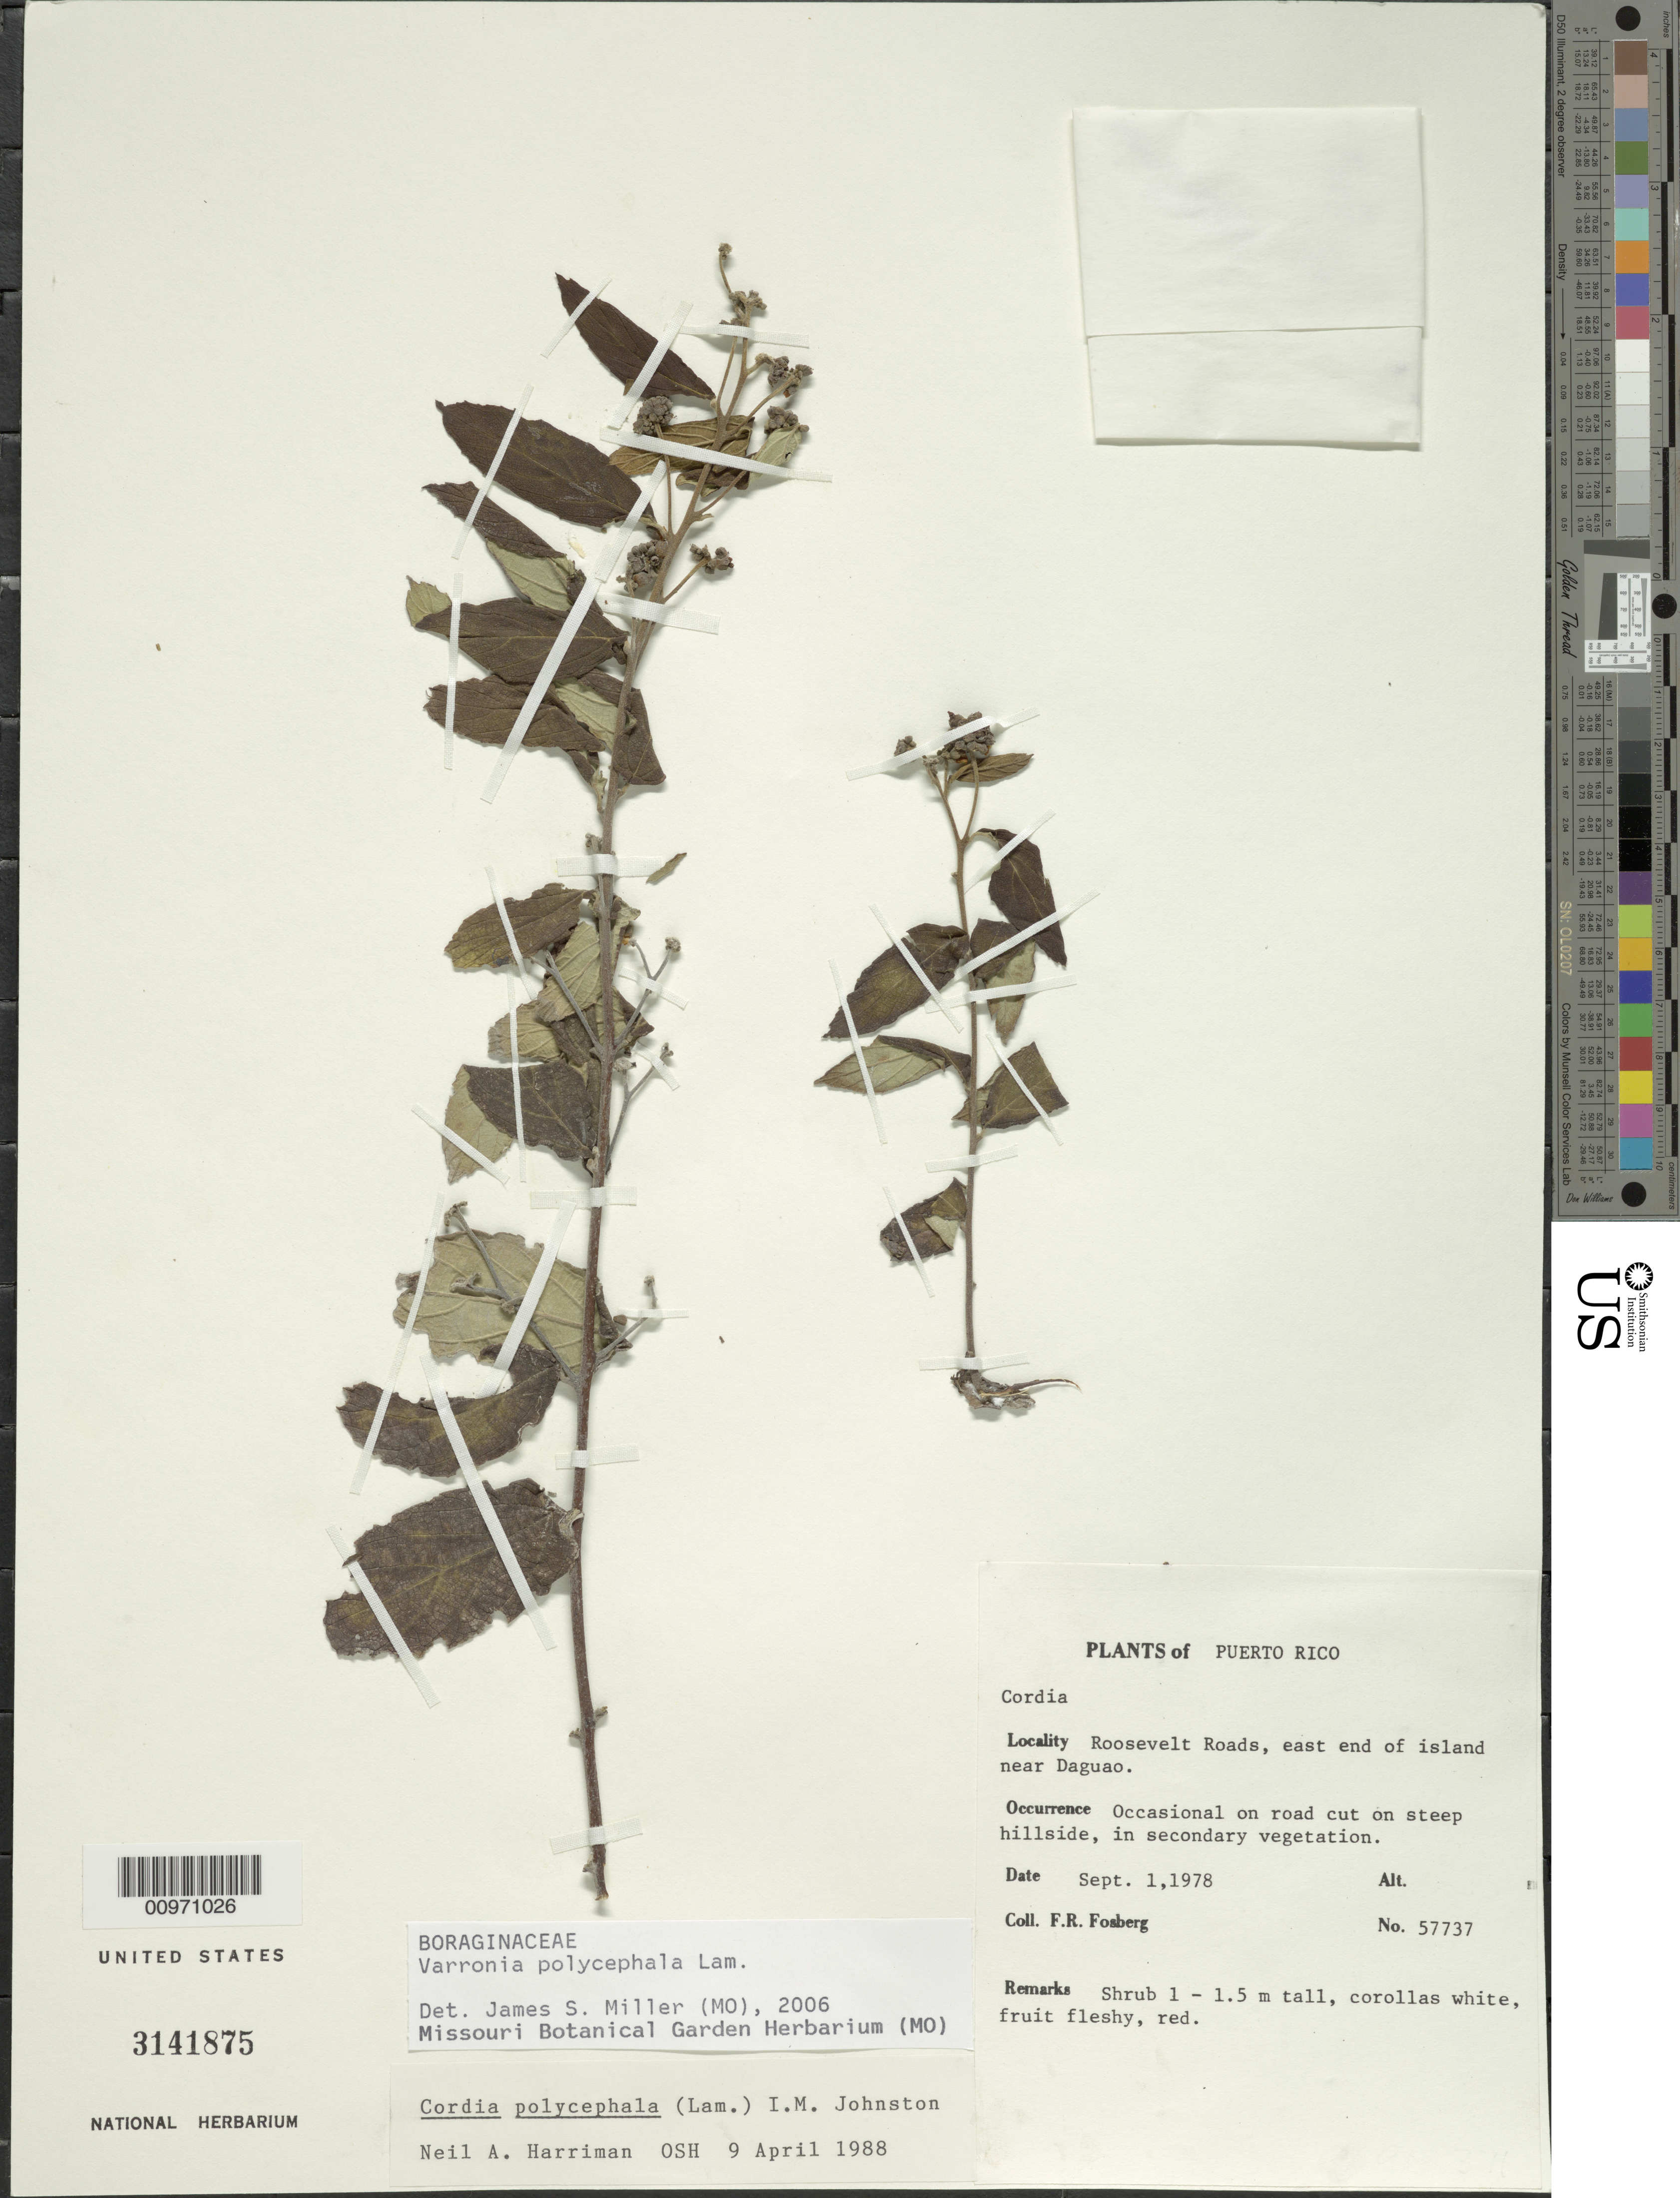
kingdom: Plantae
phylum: Tracheophyta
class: Magnoliopsida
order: Boraginales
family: Cordiaceae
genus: Varronia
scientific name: Varronia polycephala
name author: Lam.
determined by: Miller, James S., (MO), Missouri Botanical Garden (UNITED STATES)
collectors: F. R. Fosberg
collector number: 57737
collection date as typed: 01 Sep 1978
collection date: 1978-09-01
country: Puerto Rico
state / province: Ceiba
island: Puerto Rico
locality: Roosevelt Roads, east end of island near Daguao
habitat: On road cut on steep hillside, in secondary vegetation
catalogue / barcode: US 3141875